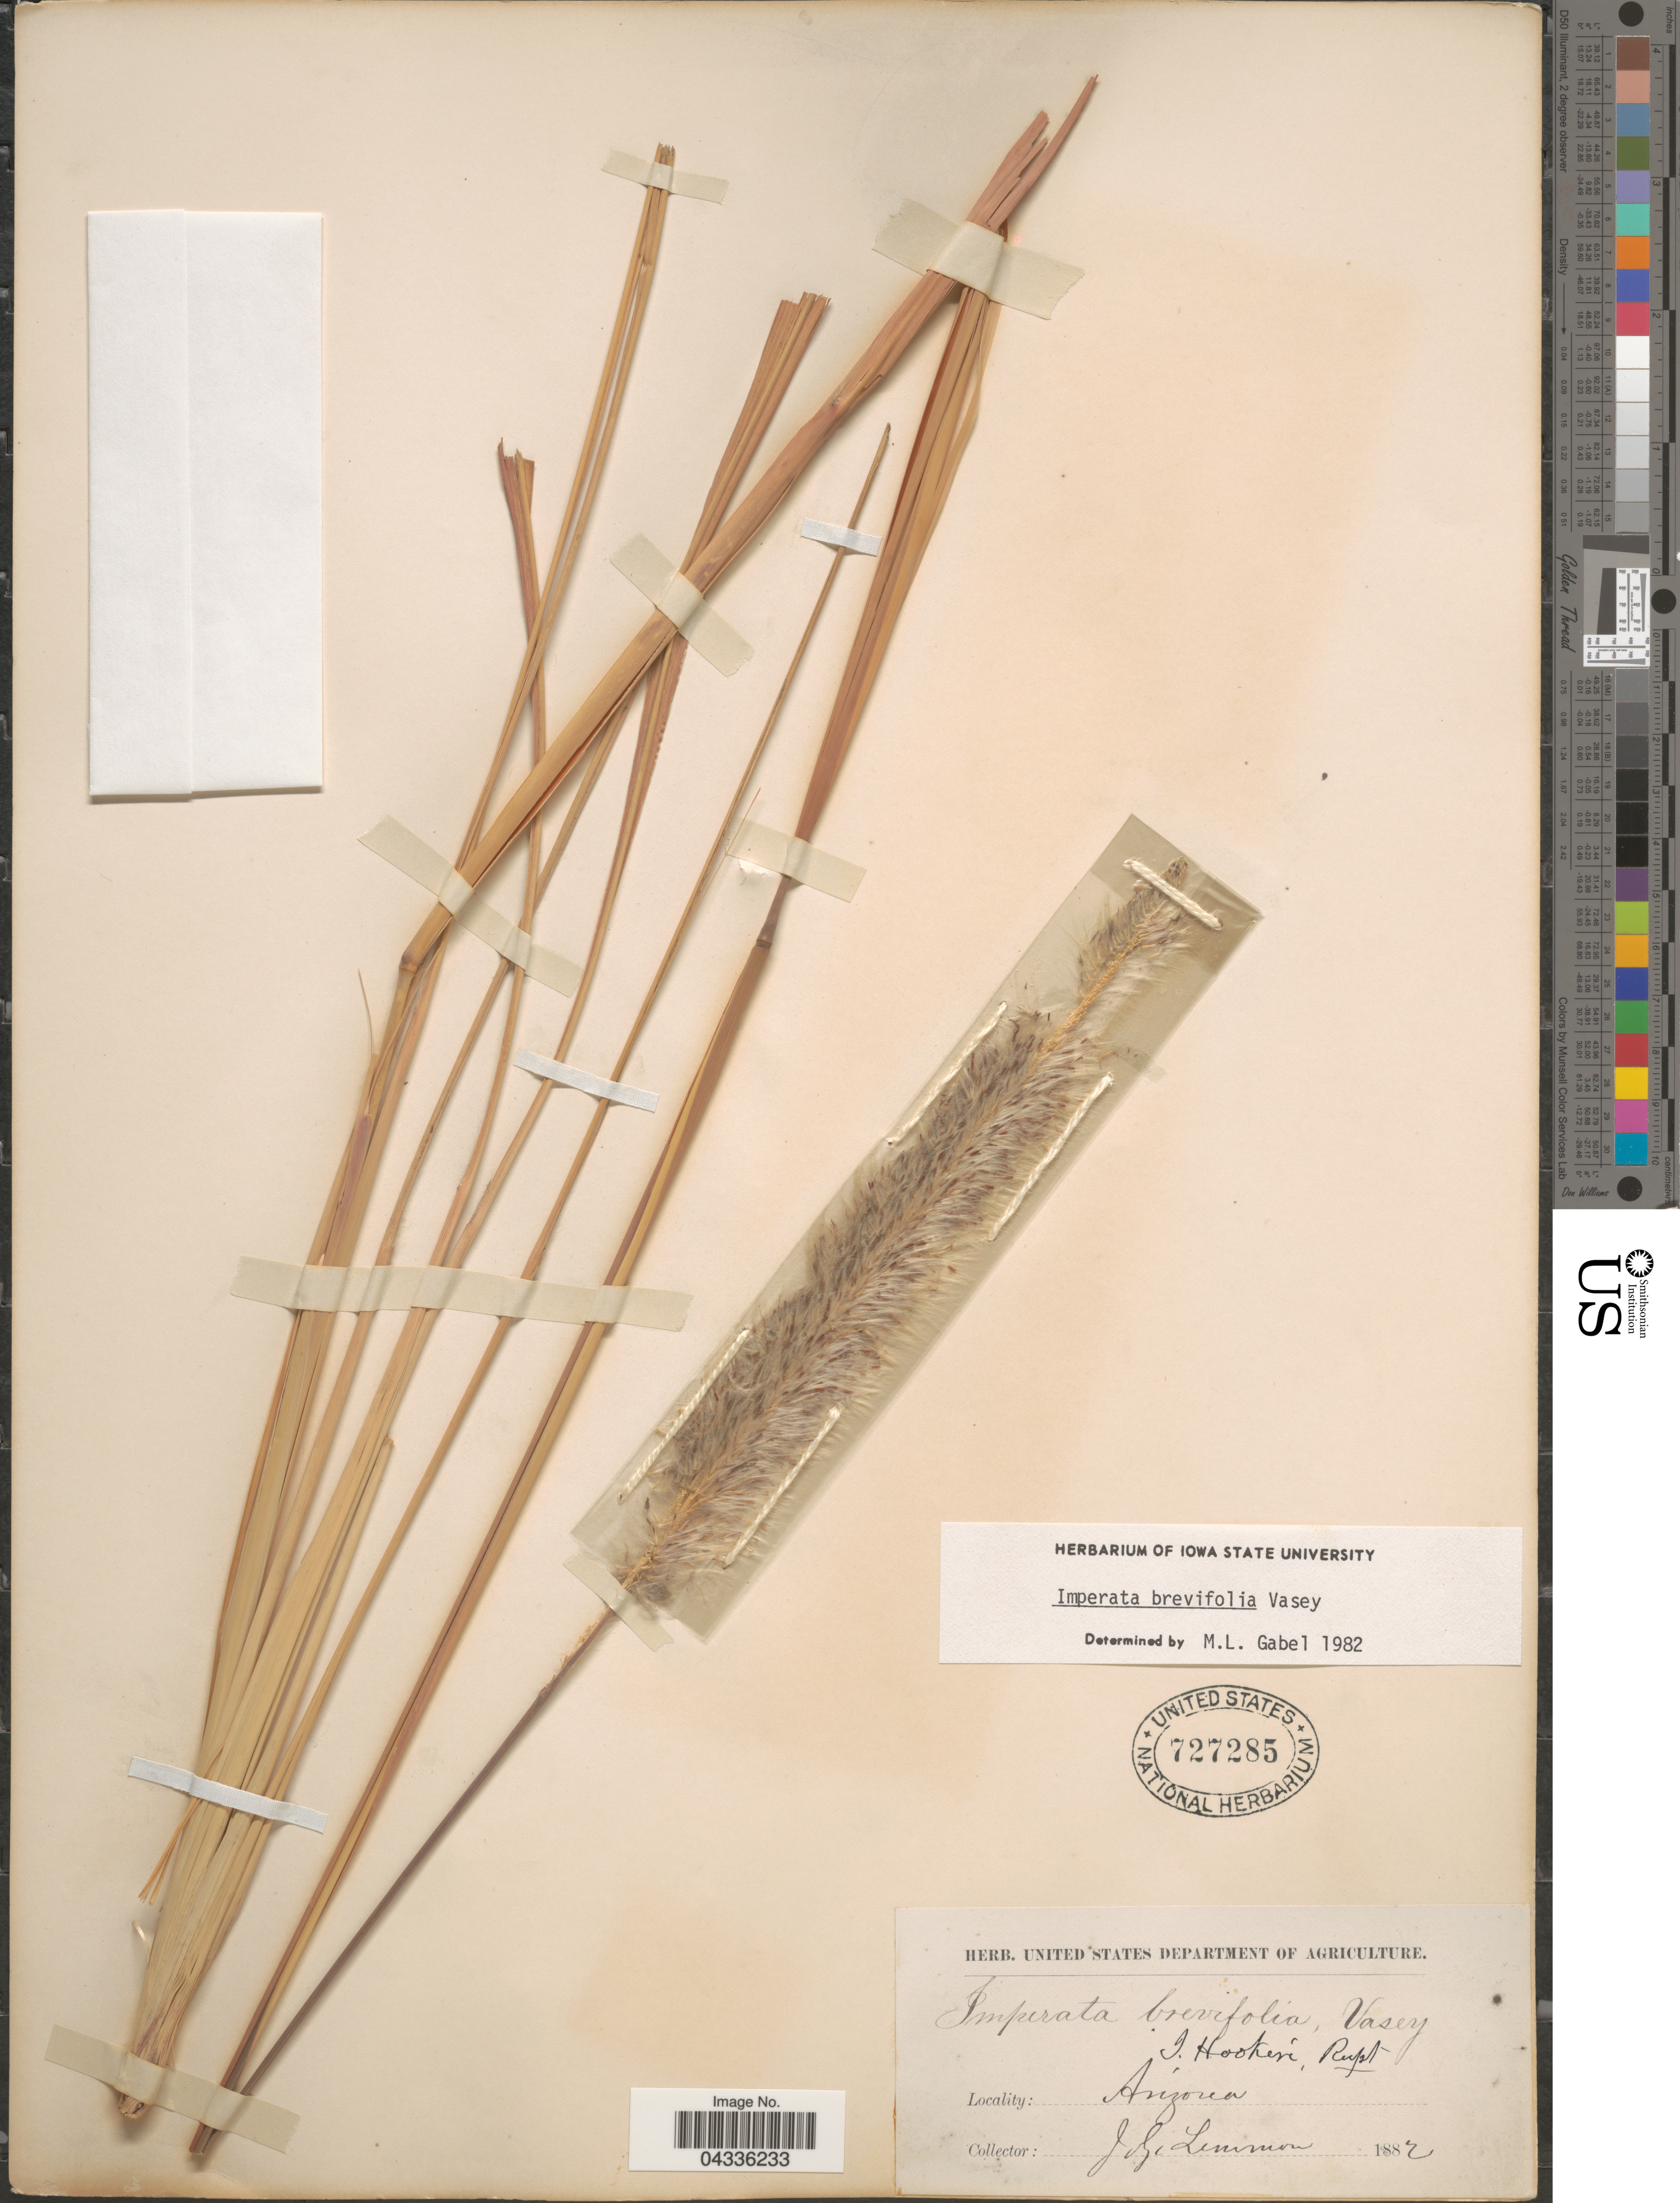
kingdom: Plantae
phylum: Tracheophyta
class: Liliopsida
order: Poales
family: Poaceae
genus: Imperata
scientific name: Imperata brevifolia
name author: Vasey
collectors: J. Lemmon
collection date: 1882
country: United States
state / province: Arizona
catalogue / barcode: US 727285